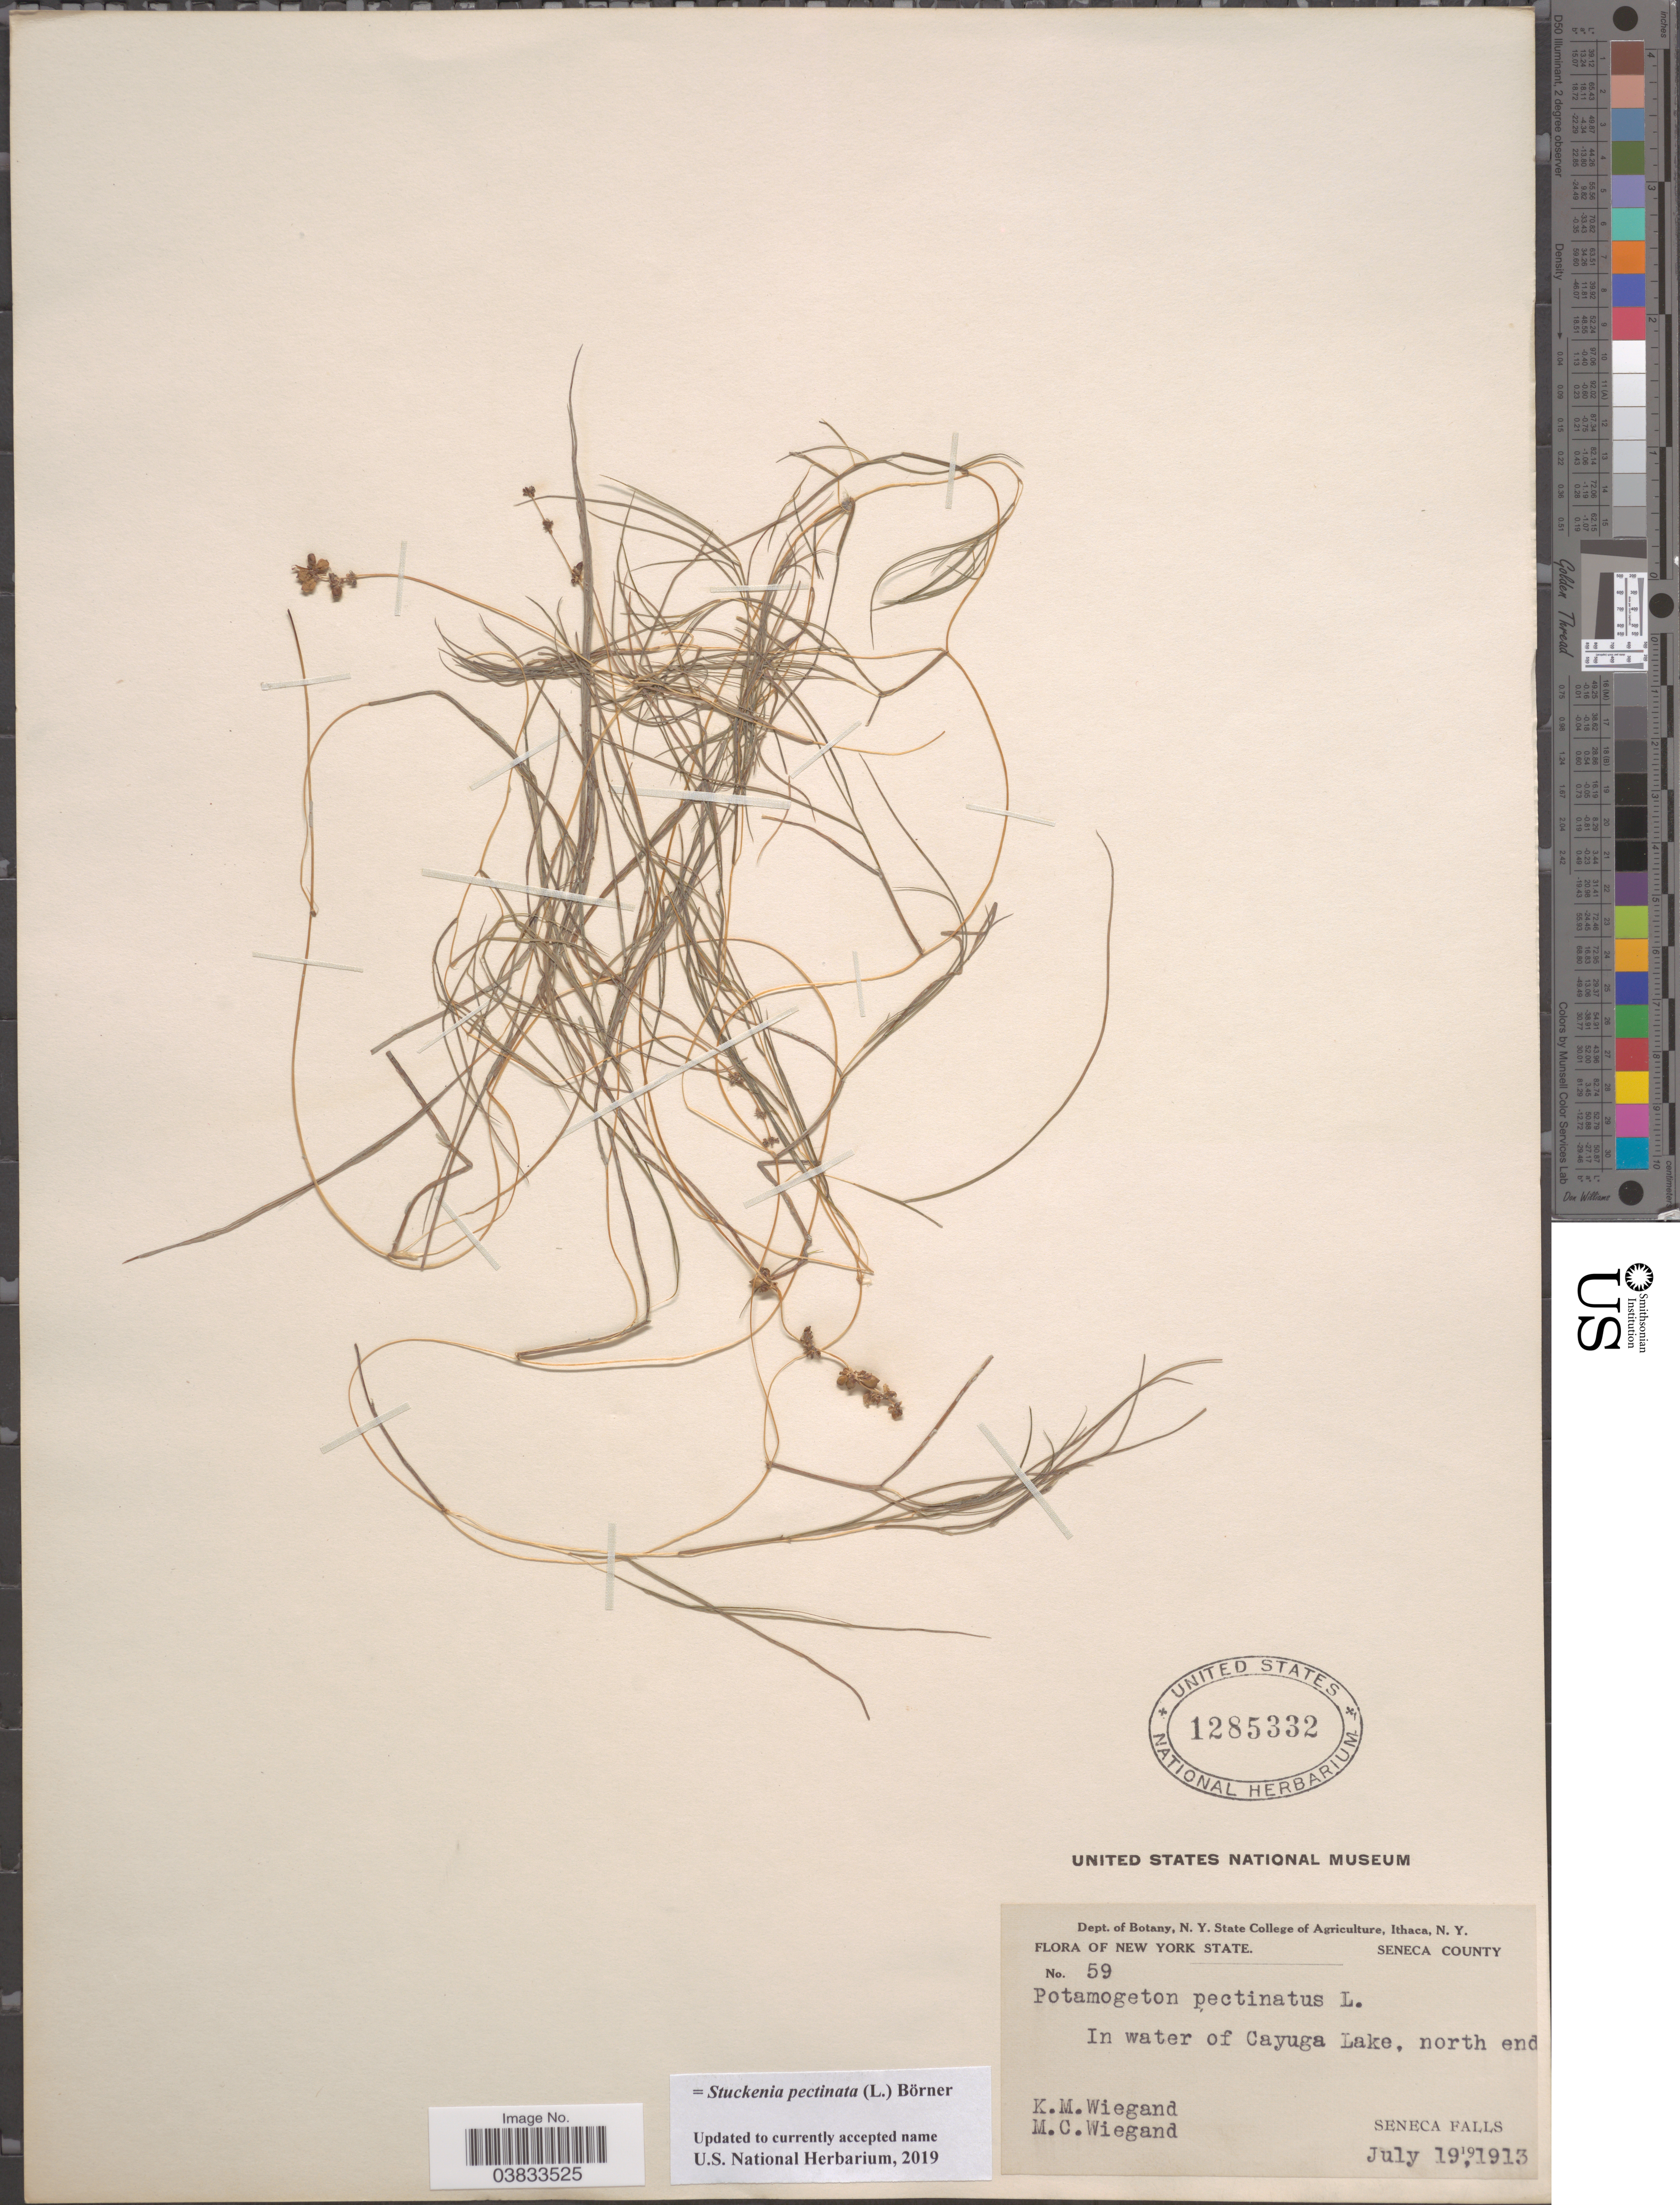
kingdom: Plantae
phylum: Tracheophyta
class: Liliopsida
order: Alismatales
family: Potamogetonaceae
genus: Stuckenia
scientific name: Stuckenia pectinata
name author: (L.) Börner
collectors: F. Metcalf & M. Wiegand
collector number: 59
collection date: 1913-07-19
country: United States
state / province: New York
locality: Seneca County. In water of Cayuga Lake, north end. Seneca Falls.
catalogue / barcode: US 1285332